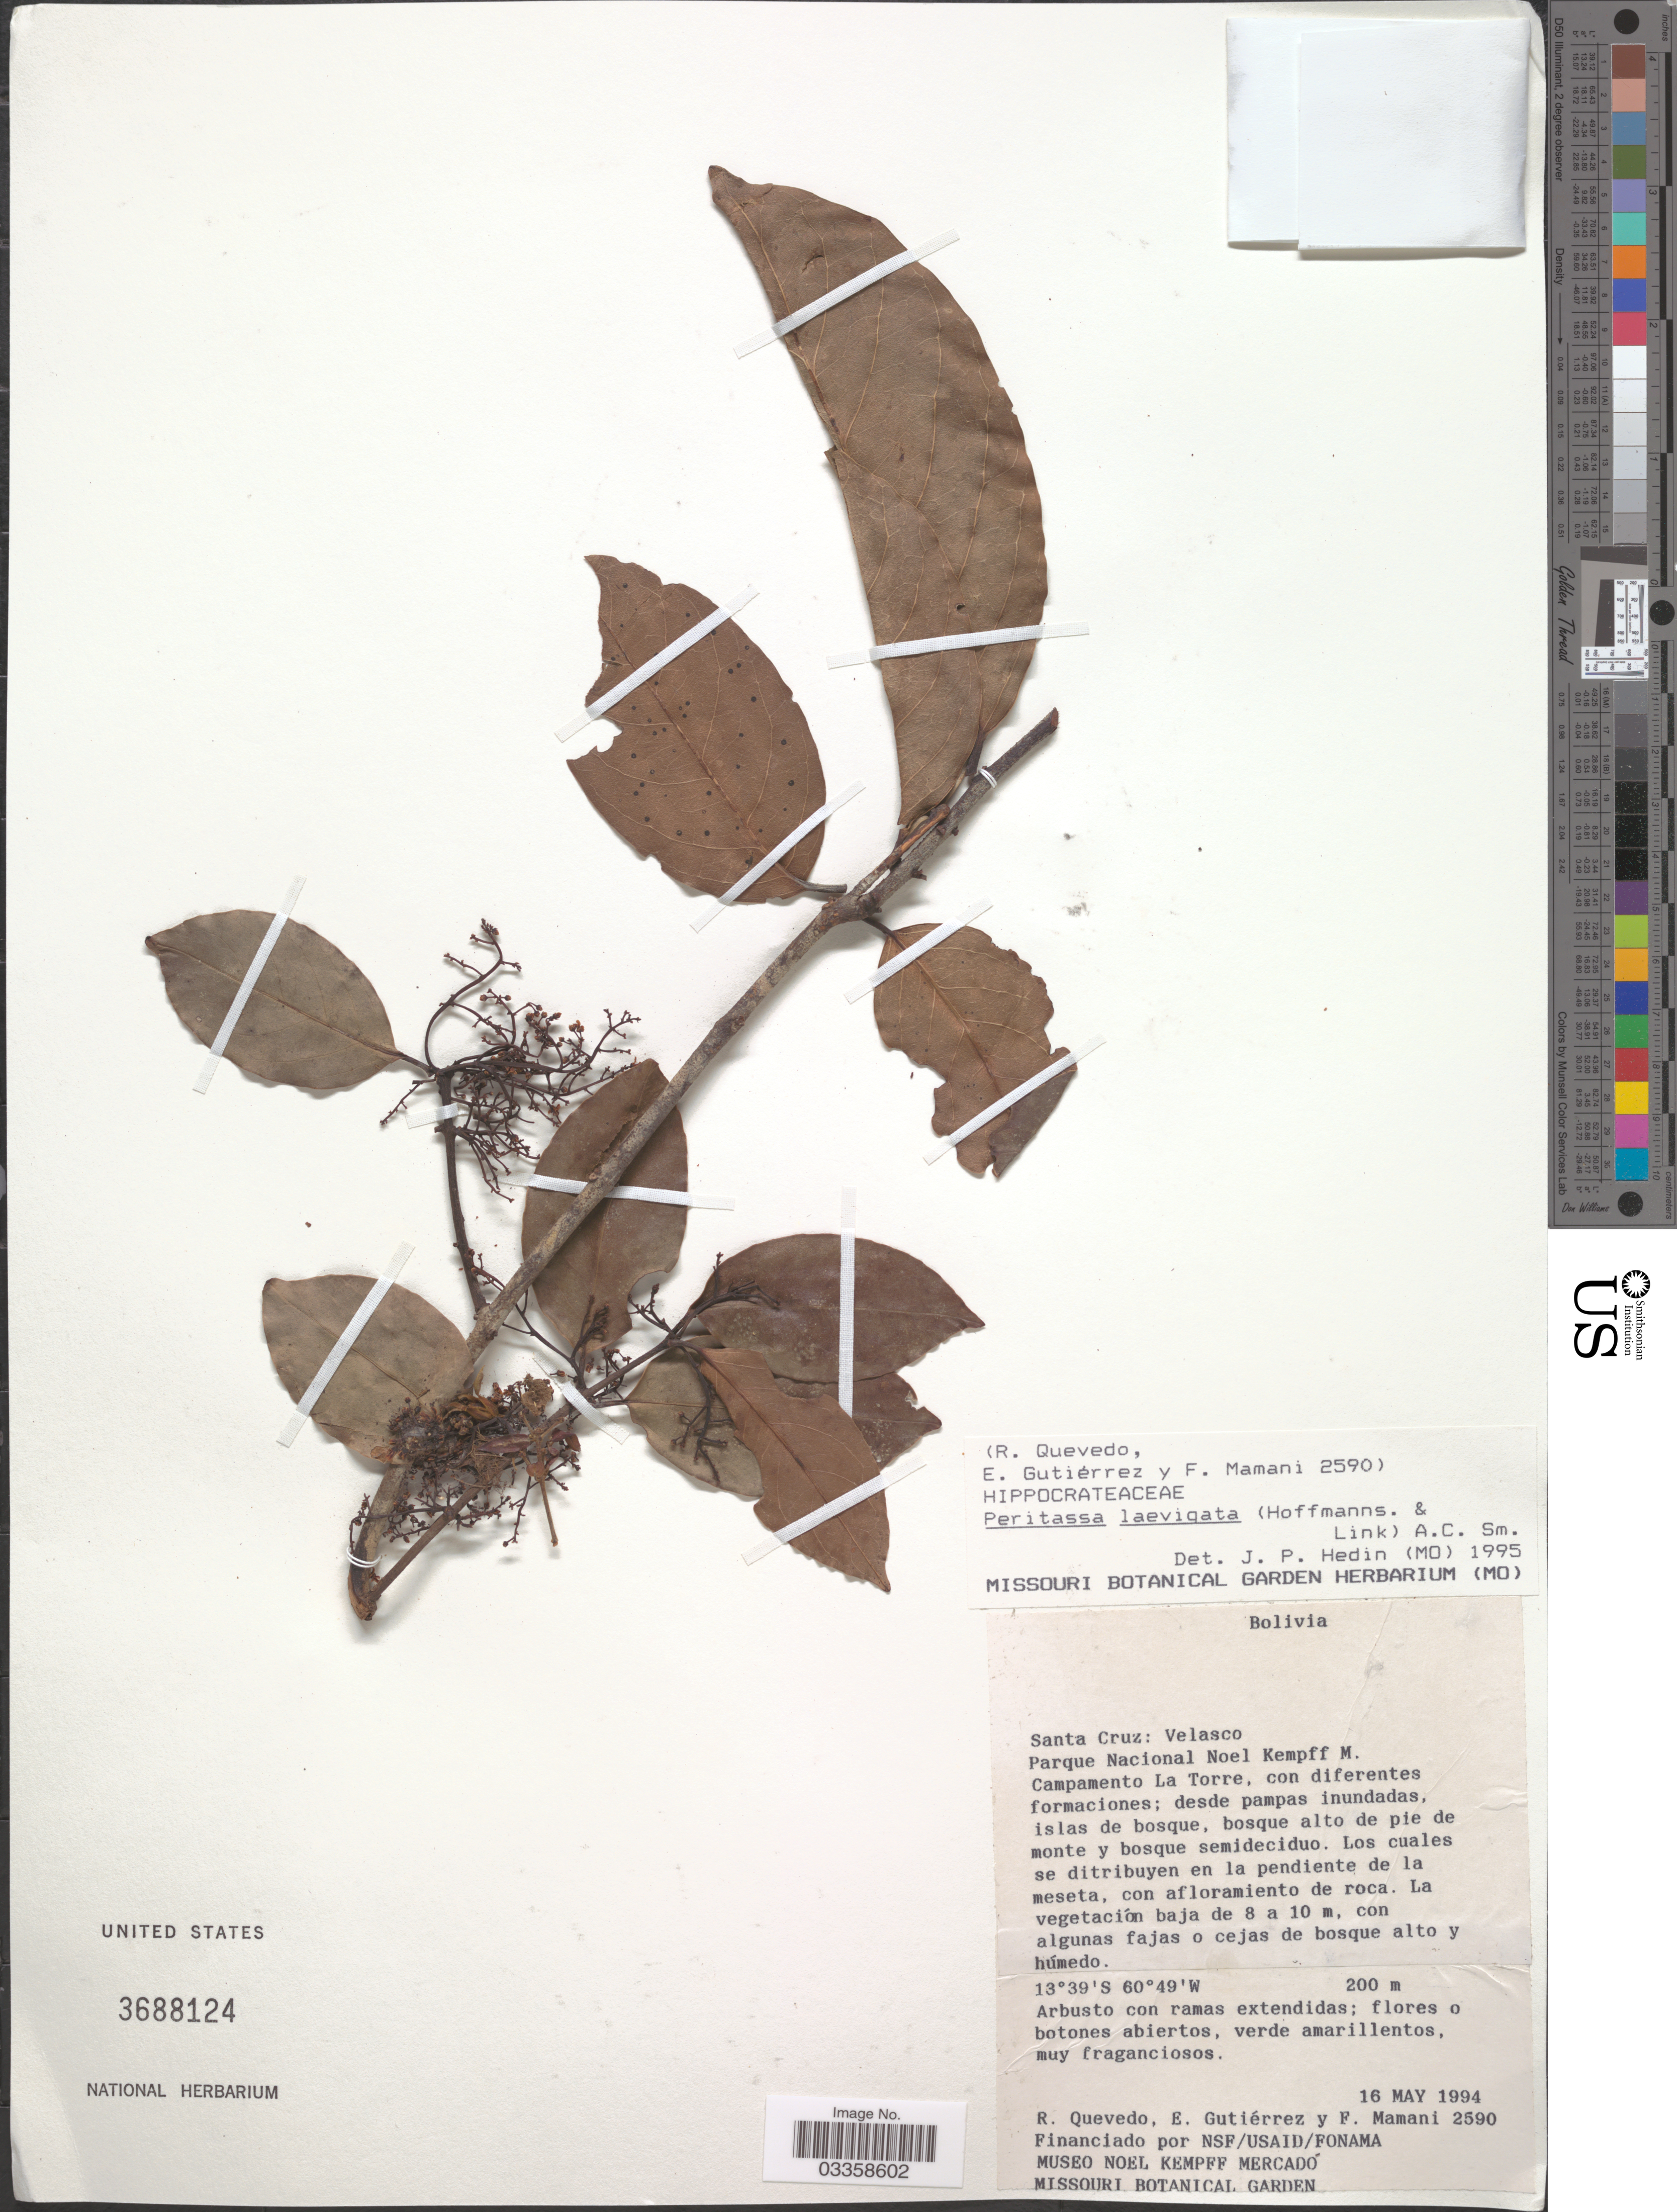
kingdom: Plantae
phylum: Tracheophyta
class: Magnoliopsida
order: Celastrales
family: Celastraceae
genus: Peritassa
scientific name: Peritassa laevigata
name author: (Hoffmanns. ex Link) A.C. Sm.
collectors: R. Quevedo, E. Gutiérrez & F. Mamani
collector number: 2590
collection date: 1994-05-16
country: Bolivia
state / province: Santa Cruz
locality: Velasco. Parque Nacional Noel Kempff M. Campamento La Torre.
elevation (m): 200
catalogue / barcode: US 3688124